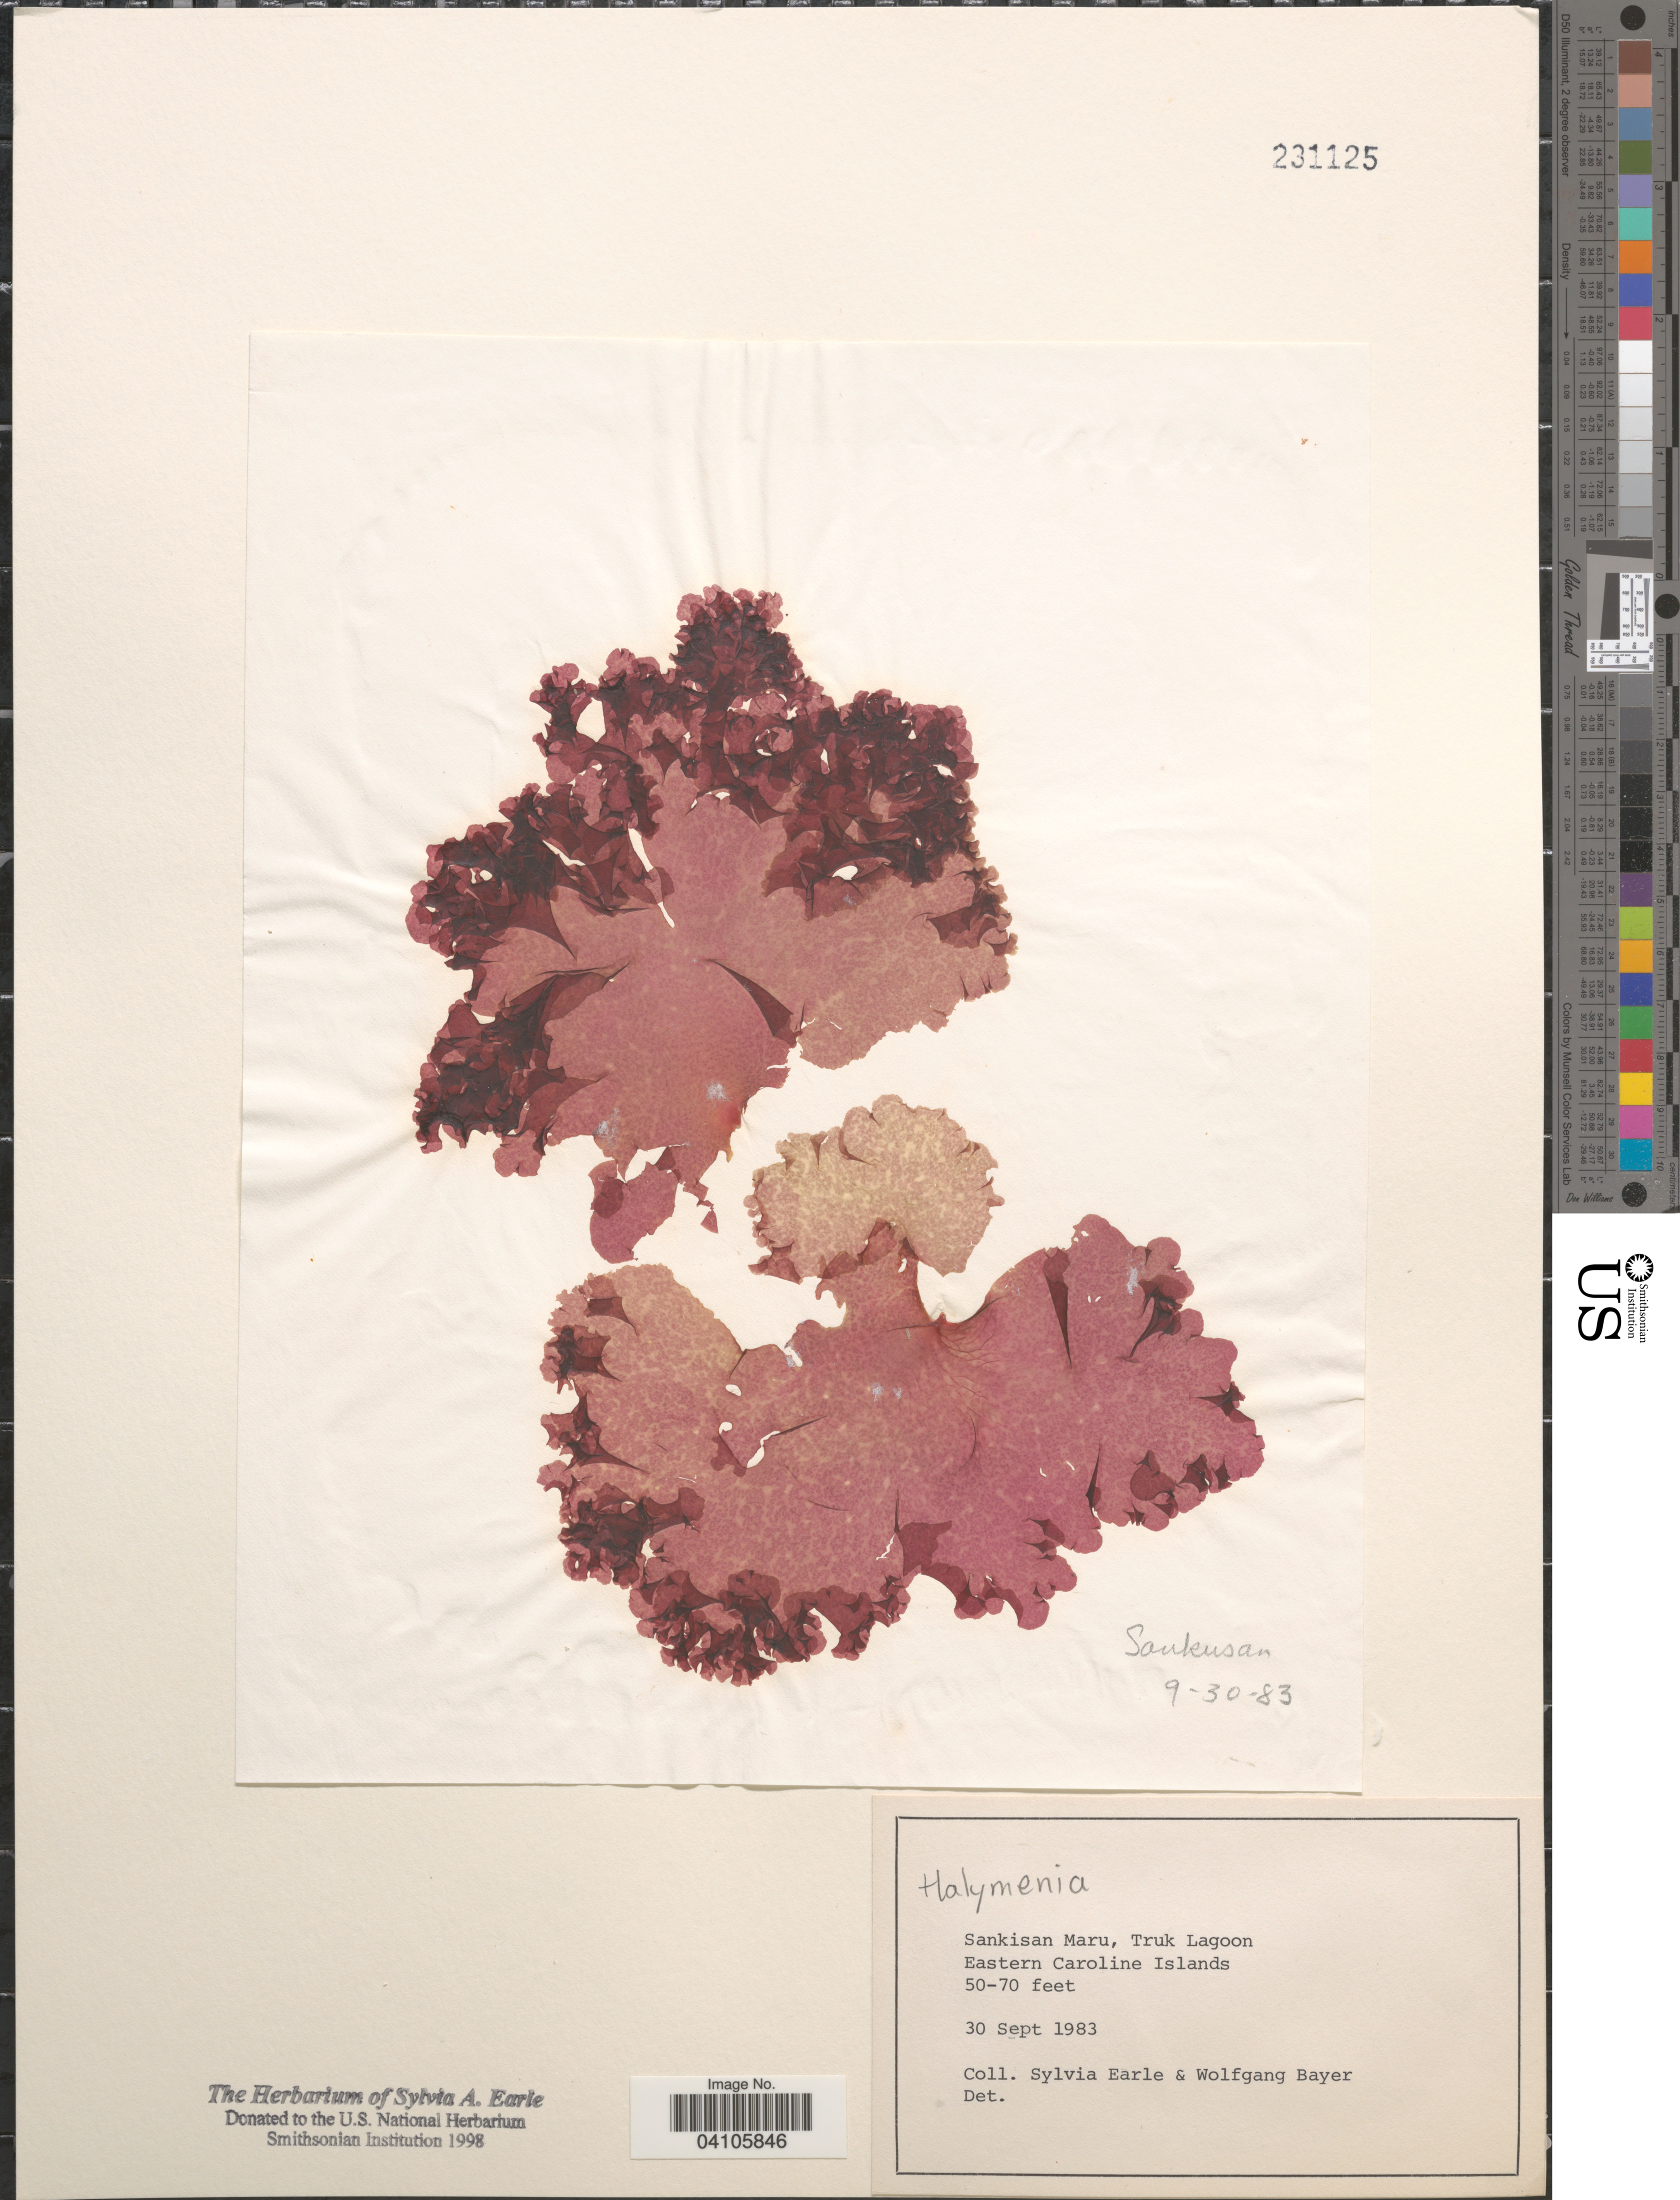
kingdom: Plantae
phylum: Rhodophyta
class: Florideophyceae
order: Halymeniales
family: Halymeniaceae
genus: Halymenia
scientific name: Halymenia sp.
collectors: S. A. Earle & W. Bayer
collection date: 1983-09-30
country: Micronesia, Federated States of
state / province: Truk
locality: Sankisan Maru, Truk Lagoon. Eastern Caroline Islands.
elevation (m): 15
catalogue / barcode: US 231125